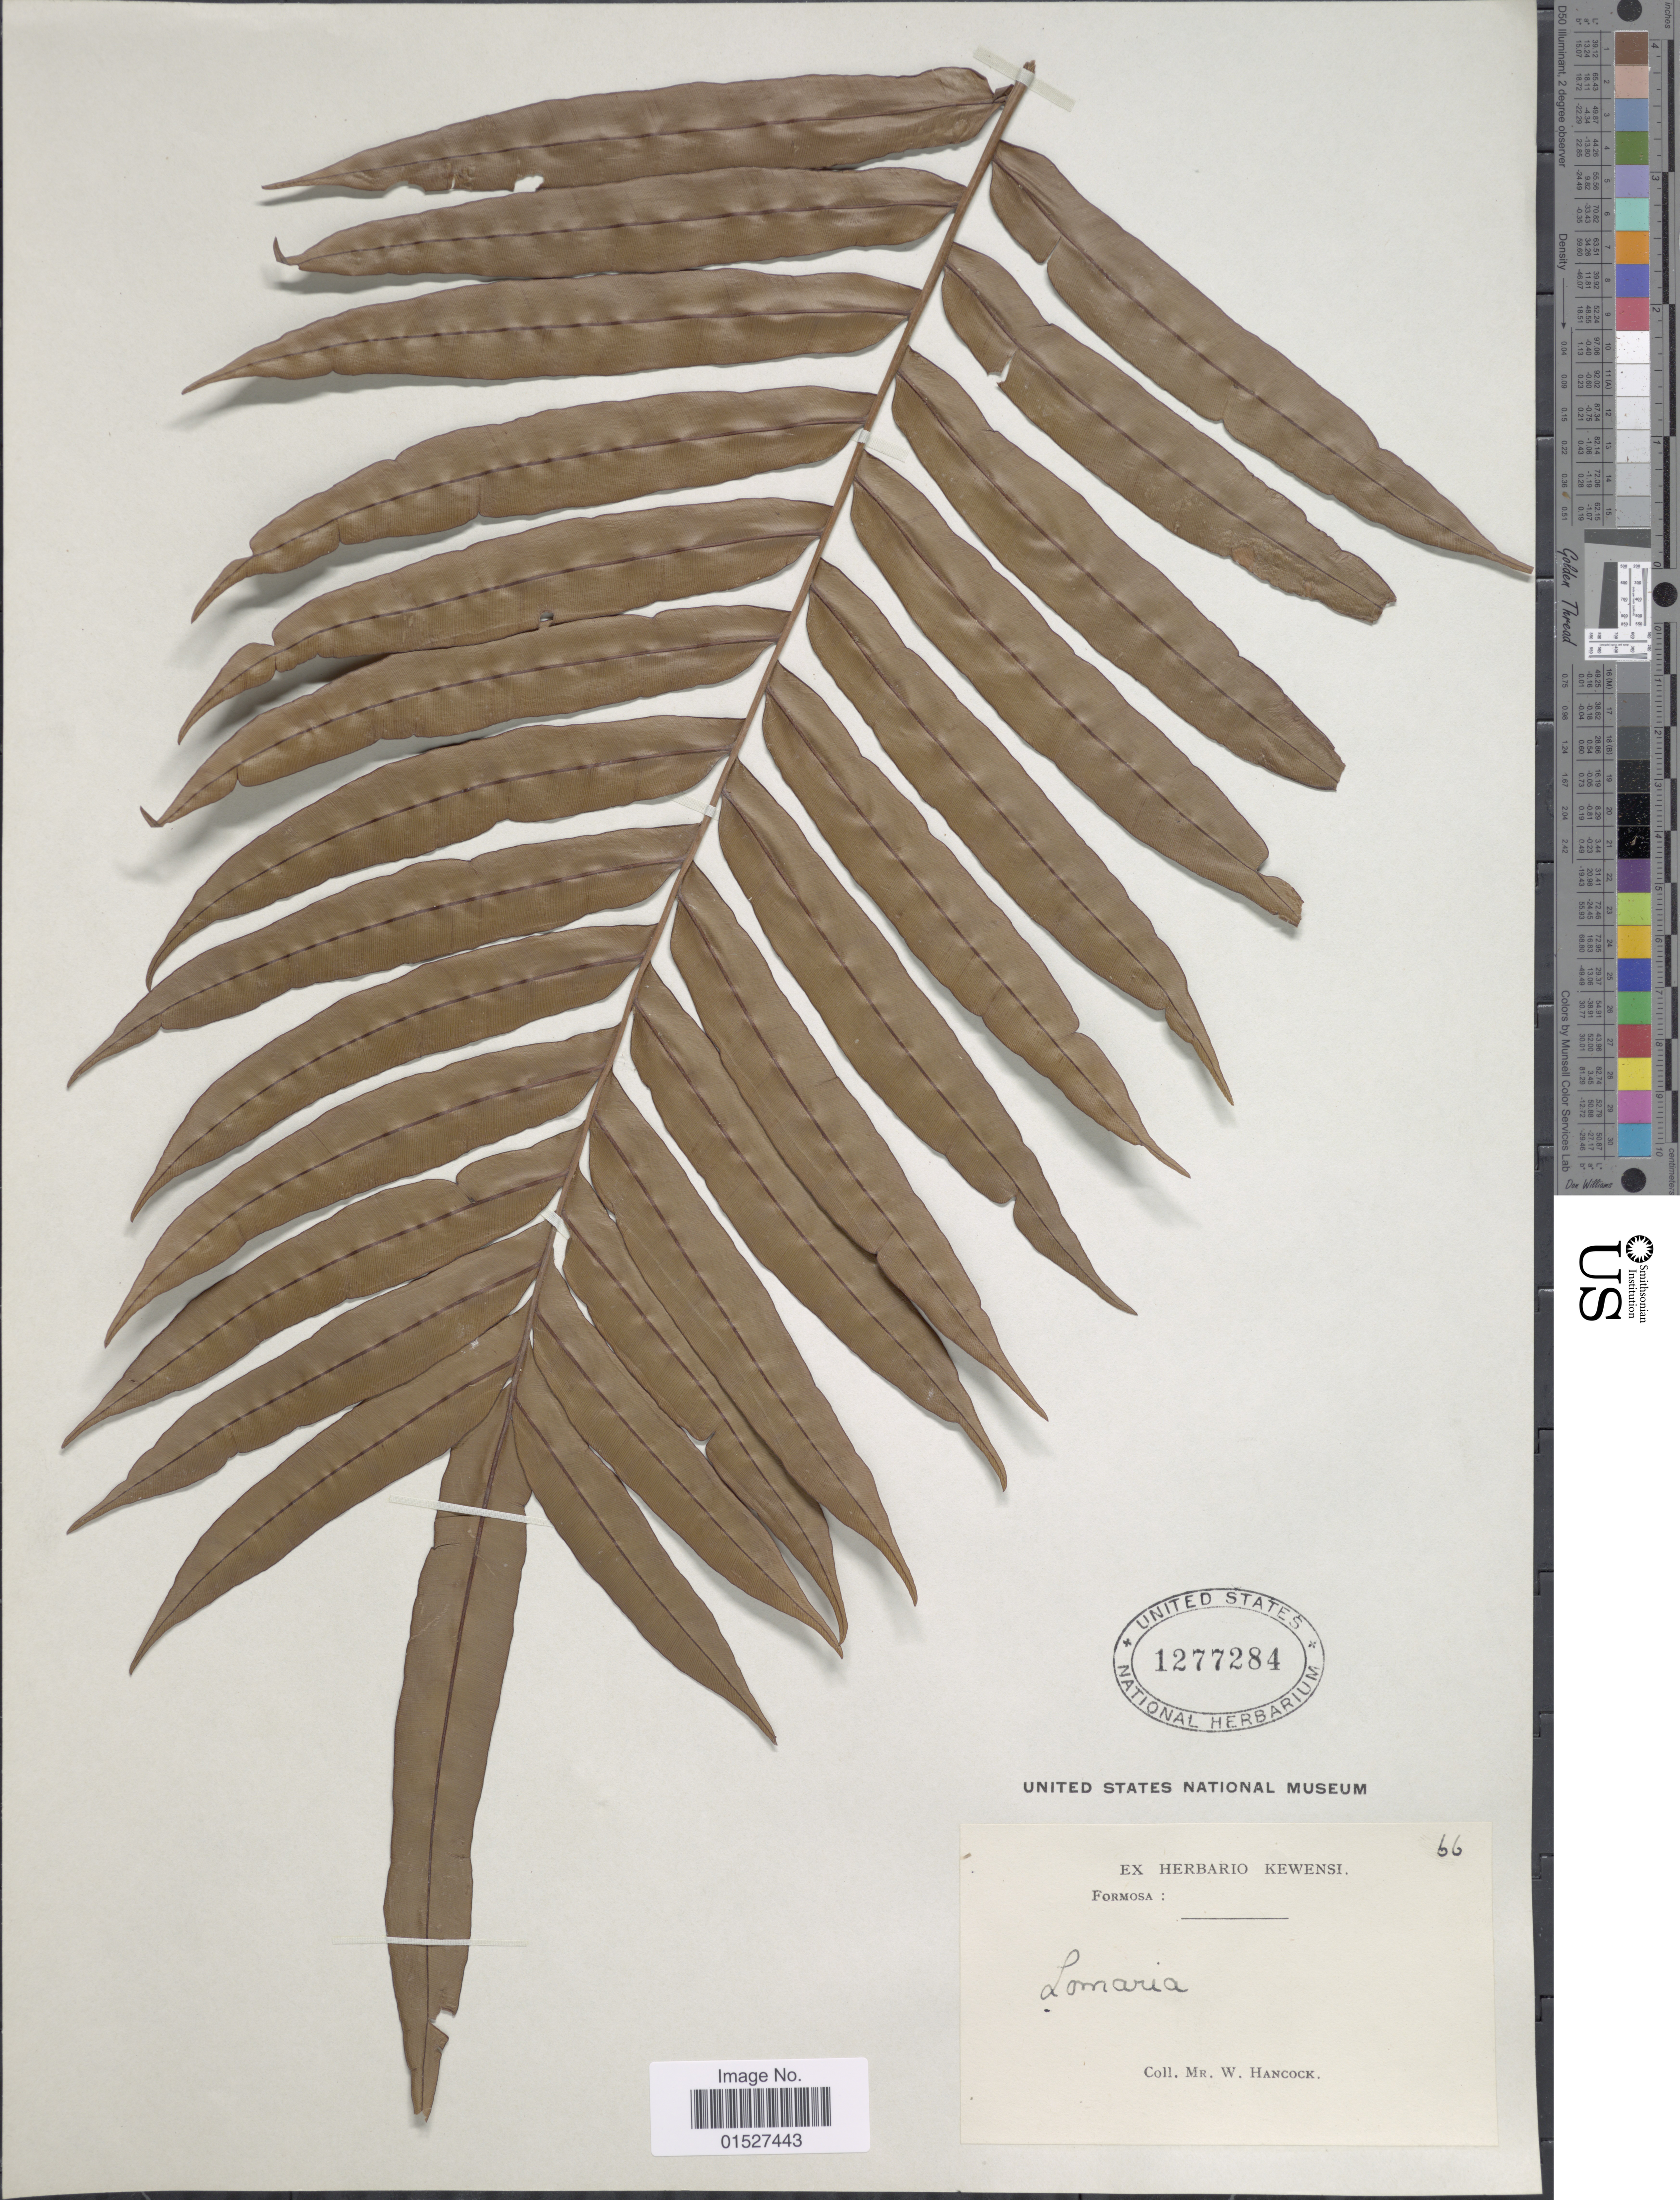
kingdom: Plantae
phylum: Tracheophyta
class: Polypodiopsida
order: Polypodiales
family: Blechnaceae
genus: Blechnum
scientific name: Blechnum sp.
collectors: W. Hancock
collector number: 66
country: Taiwan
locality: Formosa.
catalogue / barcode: US 1277284